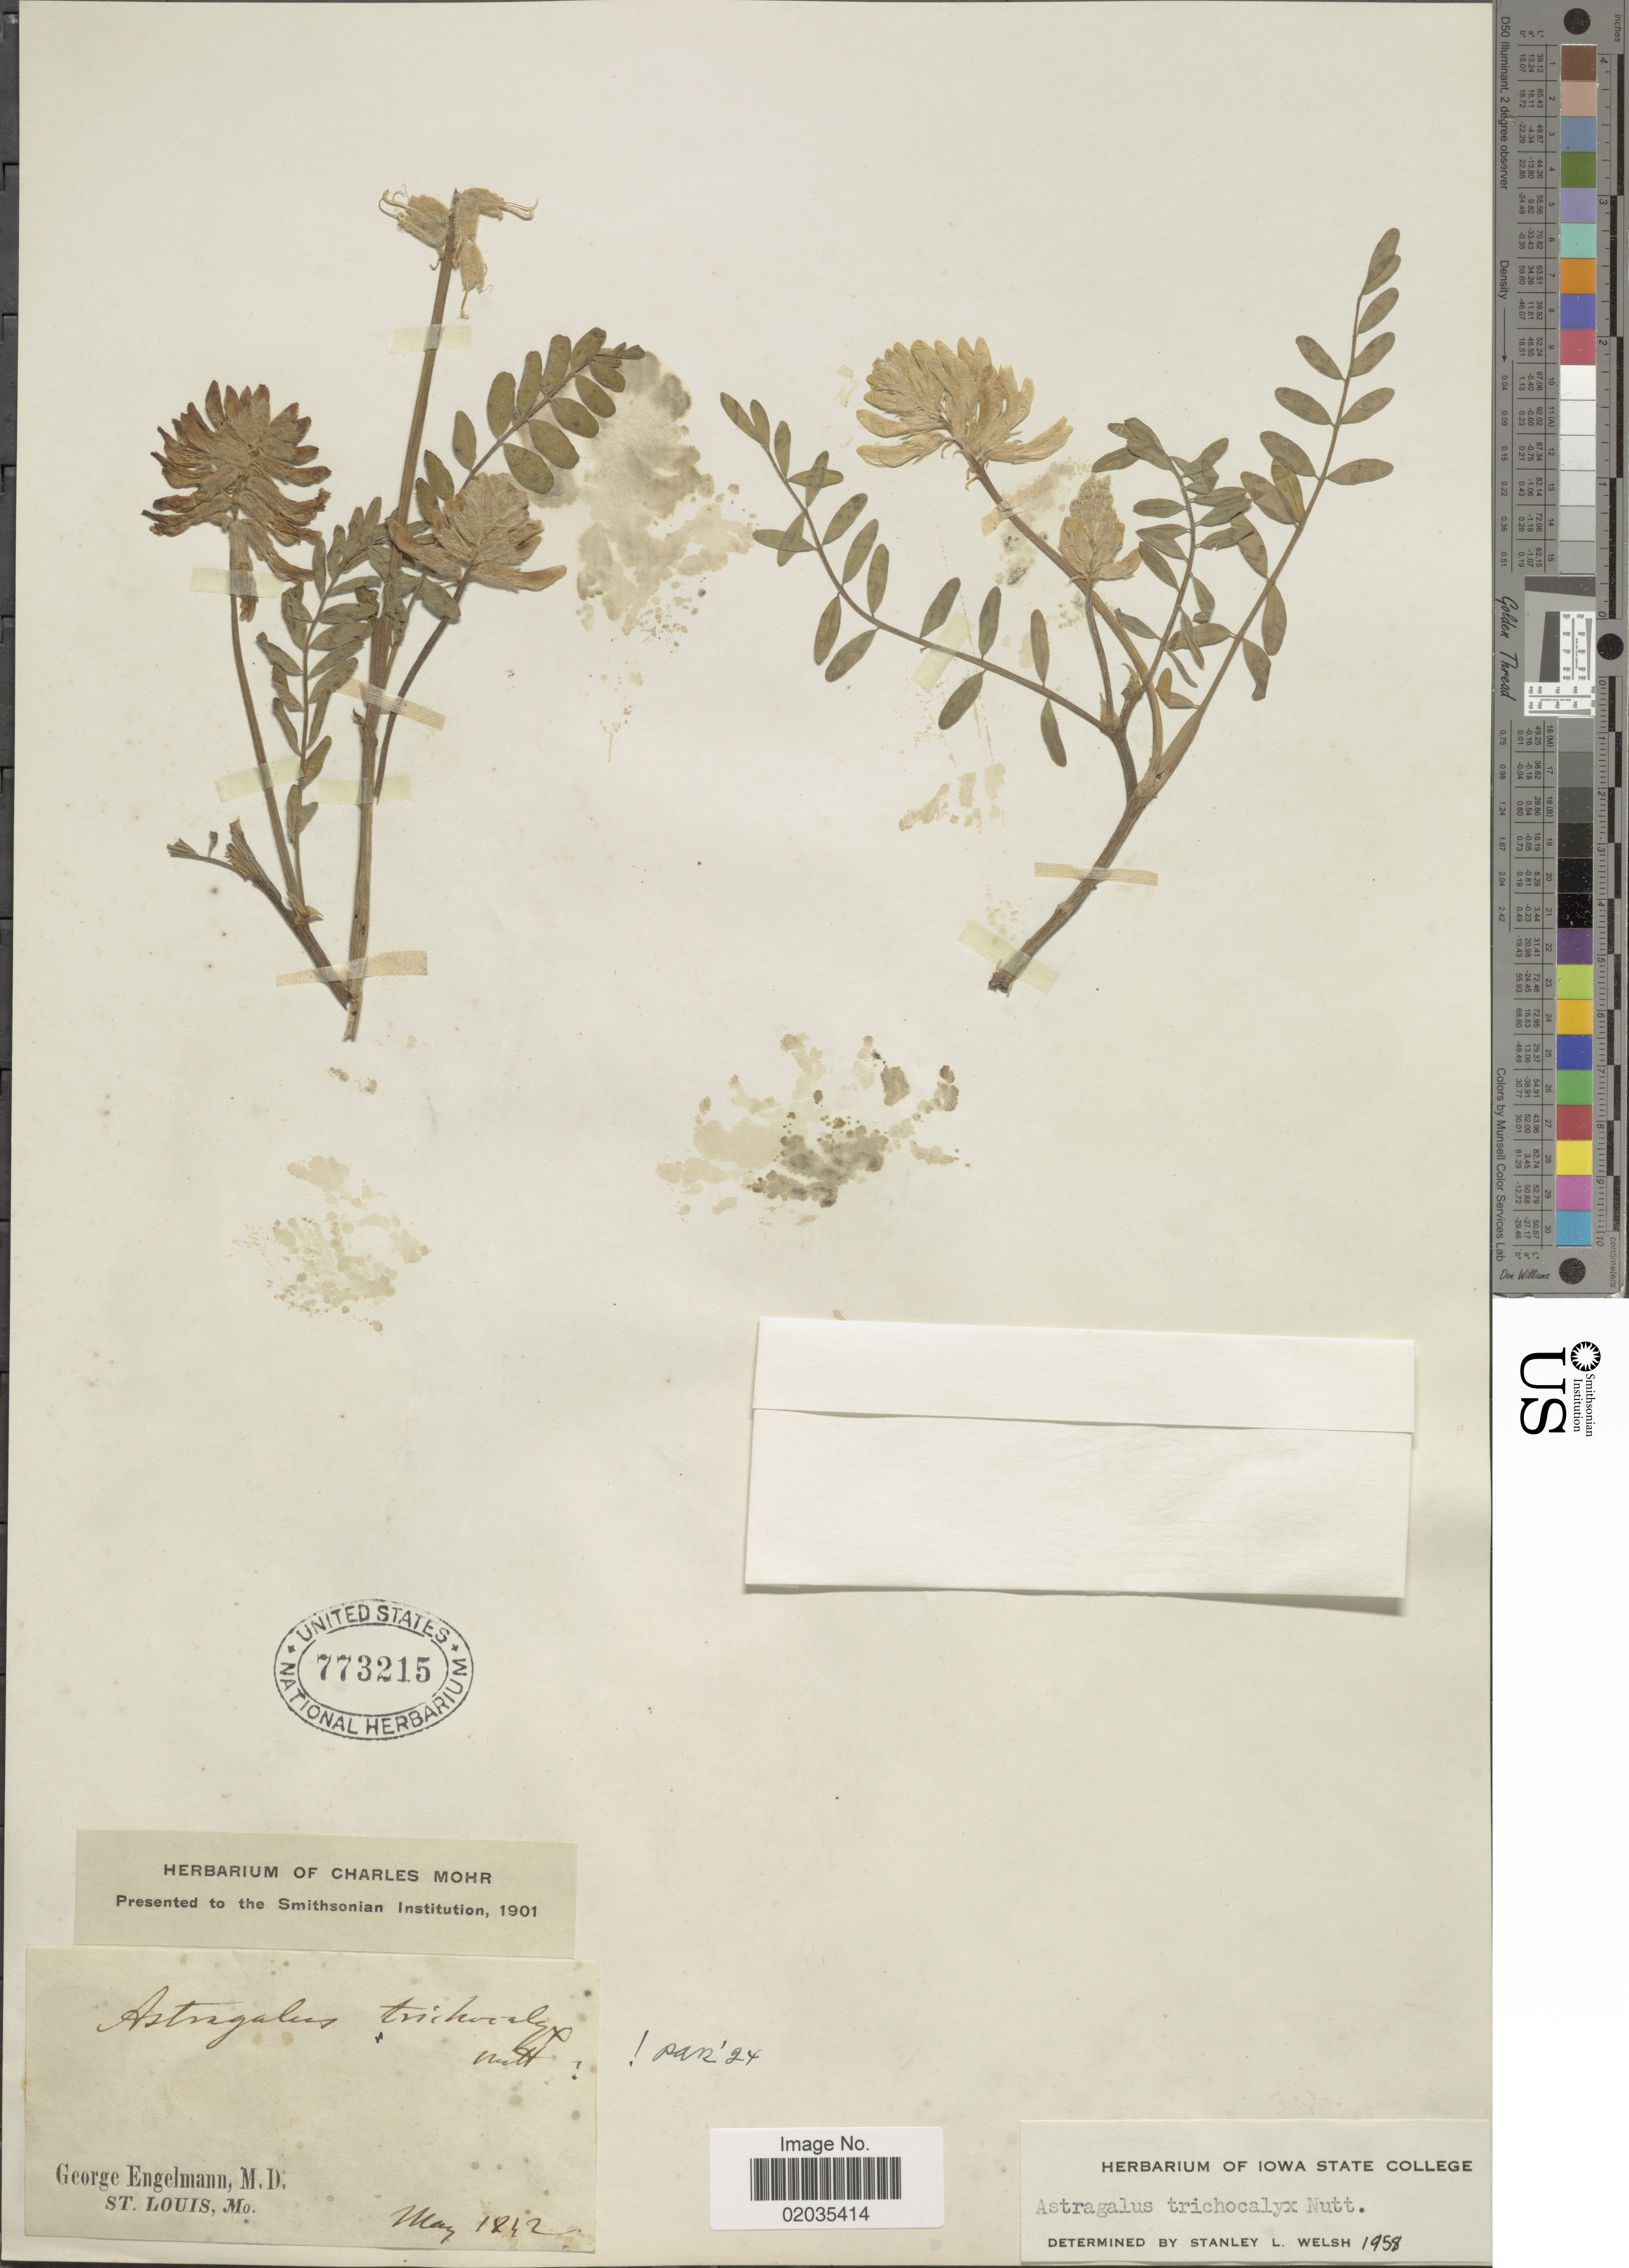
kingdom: Plantae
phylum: Tracheophyta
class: Magnoliopsida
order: Fabales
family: Fabaceae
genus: Astragalus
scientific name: Astragalus trichocalyx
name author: Nutt. ex Torr. & A. Gray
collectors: G. Engelmann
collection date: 1842-05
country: United States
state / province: Missouri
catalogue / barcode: US 773215